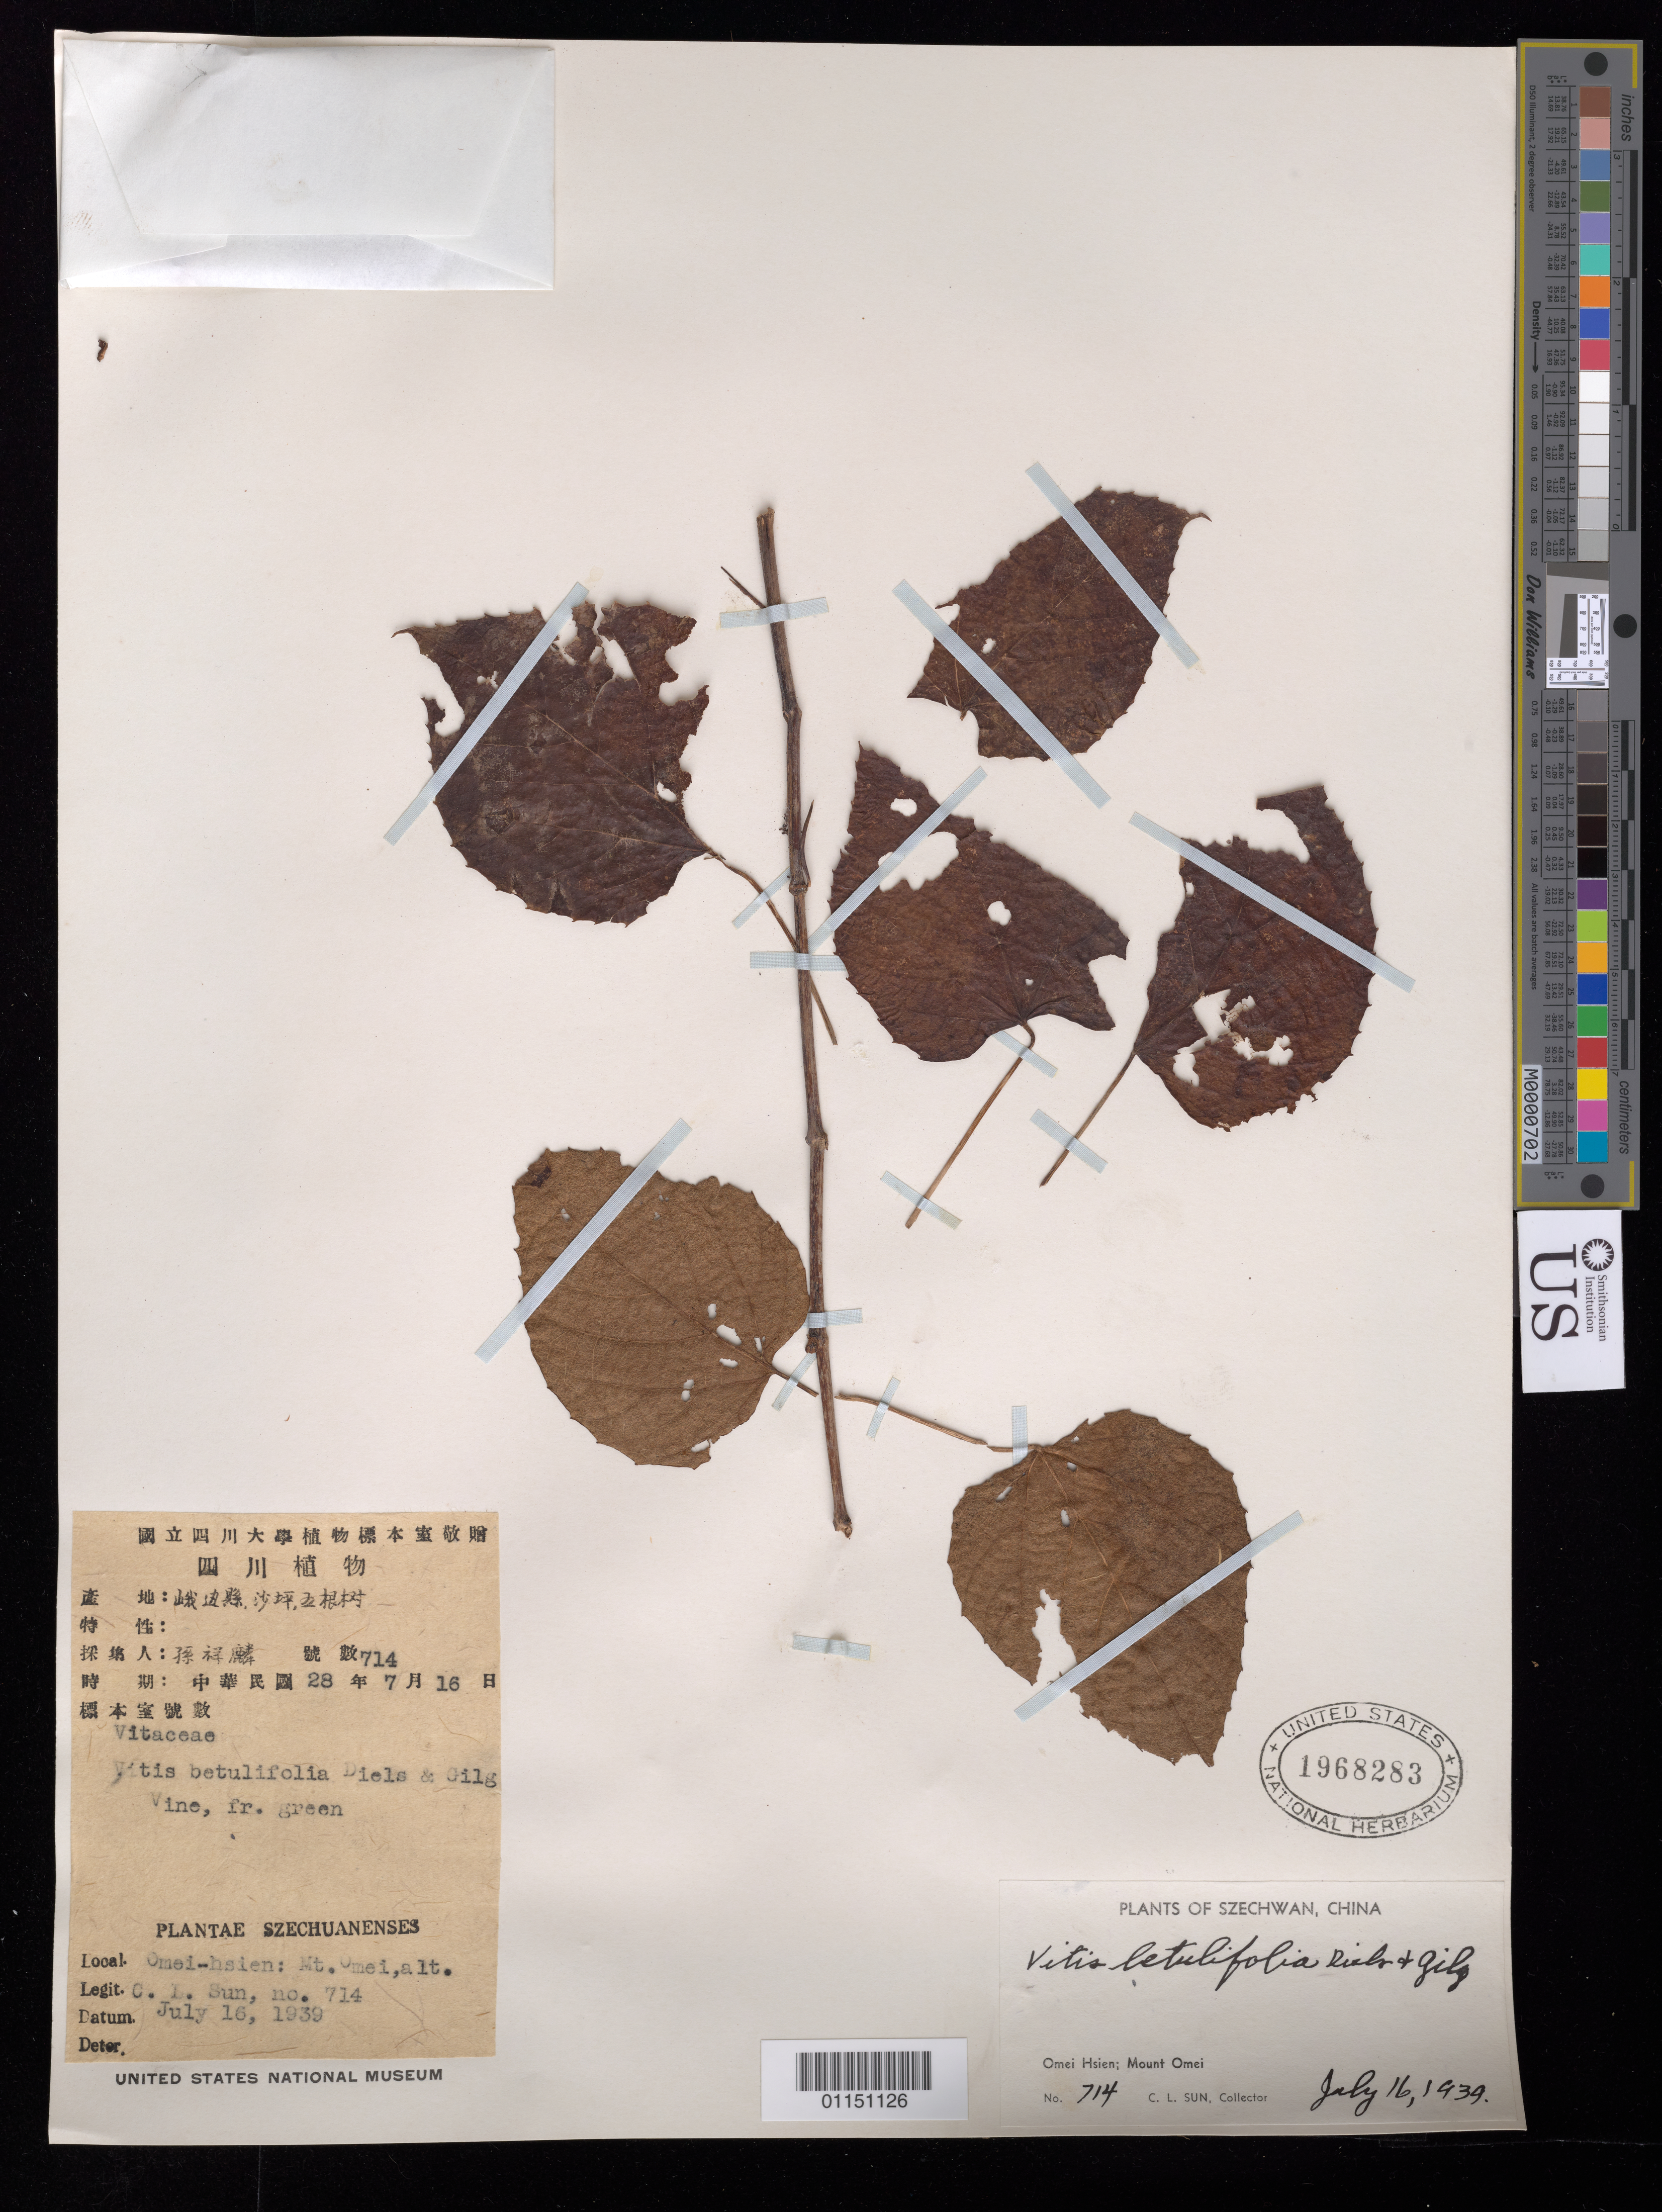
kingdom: Plantae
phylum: Tracheophyta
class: Magnoliopsida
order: Vitales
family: Vitaceae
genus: Vitis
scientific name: Vitis betulifolia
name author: Diels & Gilg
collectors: C. Sun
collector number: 714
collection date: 1939-07-16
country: China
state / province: Sichuan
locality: Omei Hsien; Mt Omei.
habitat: Vine.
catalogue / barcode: US 1968283